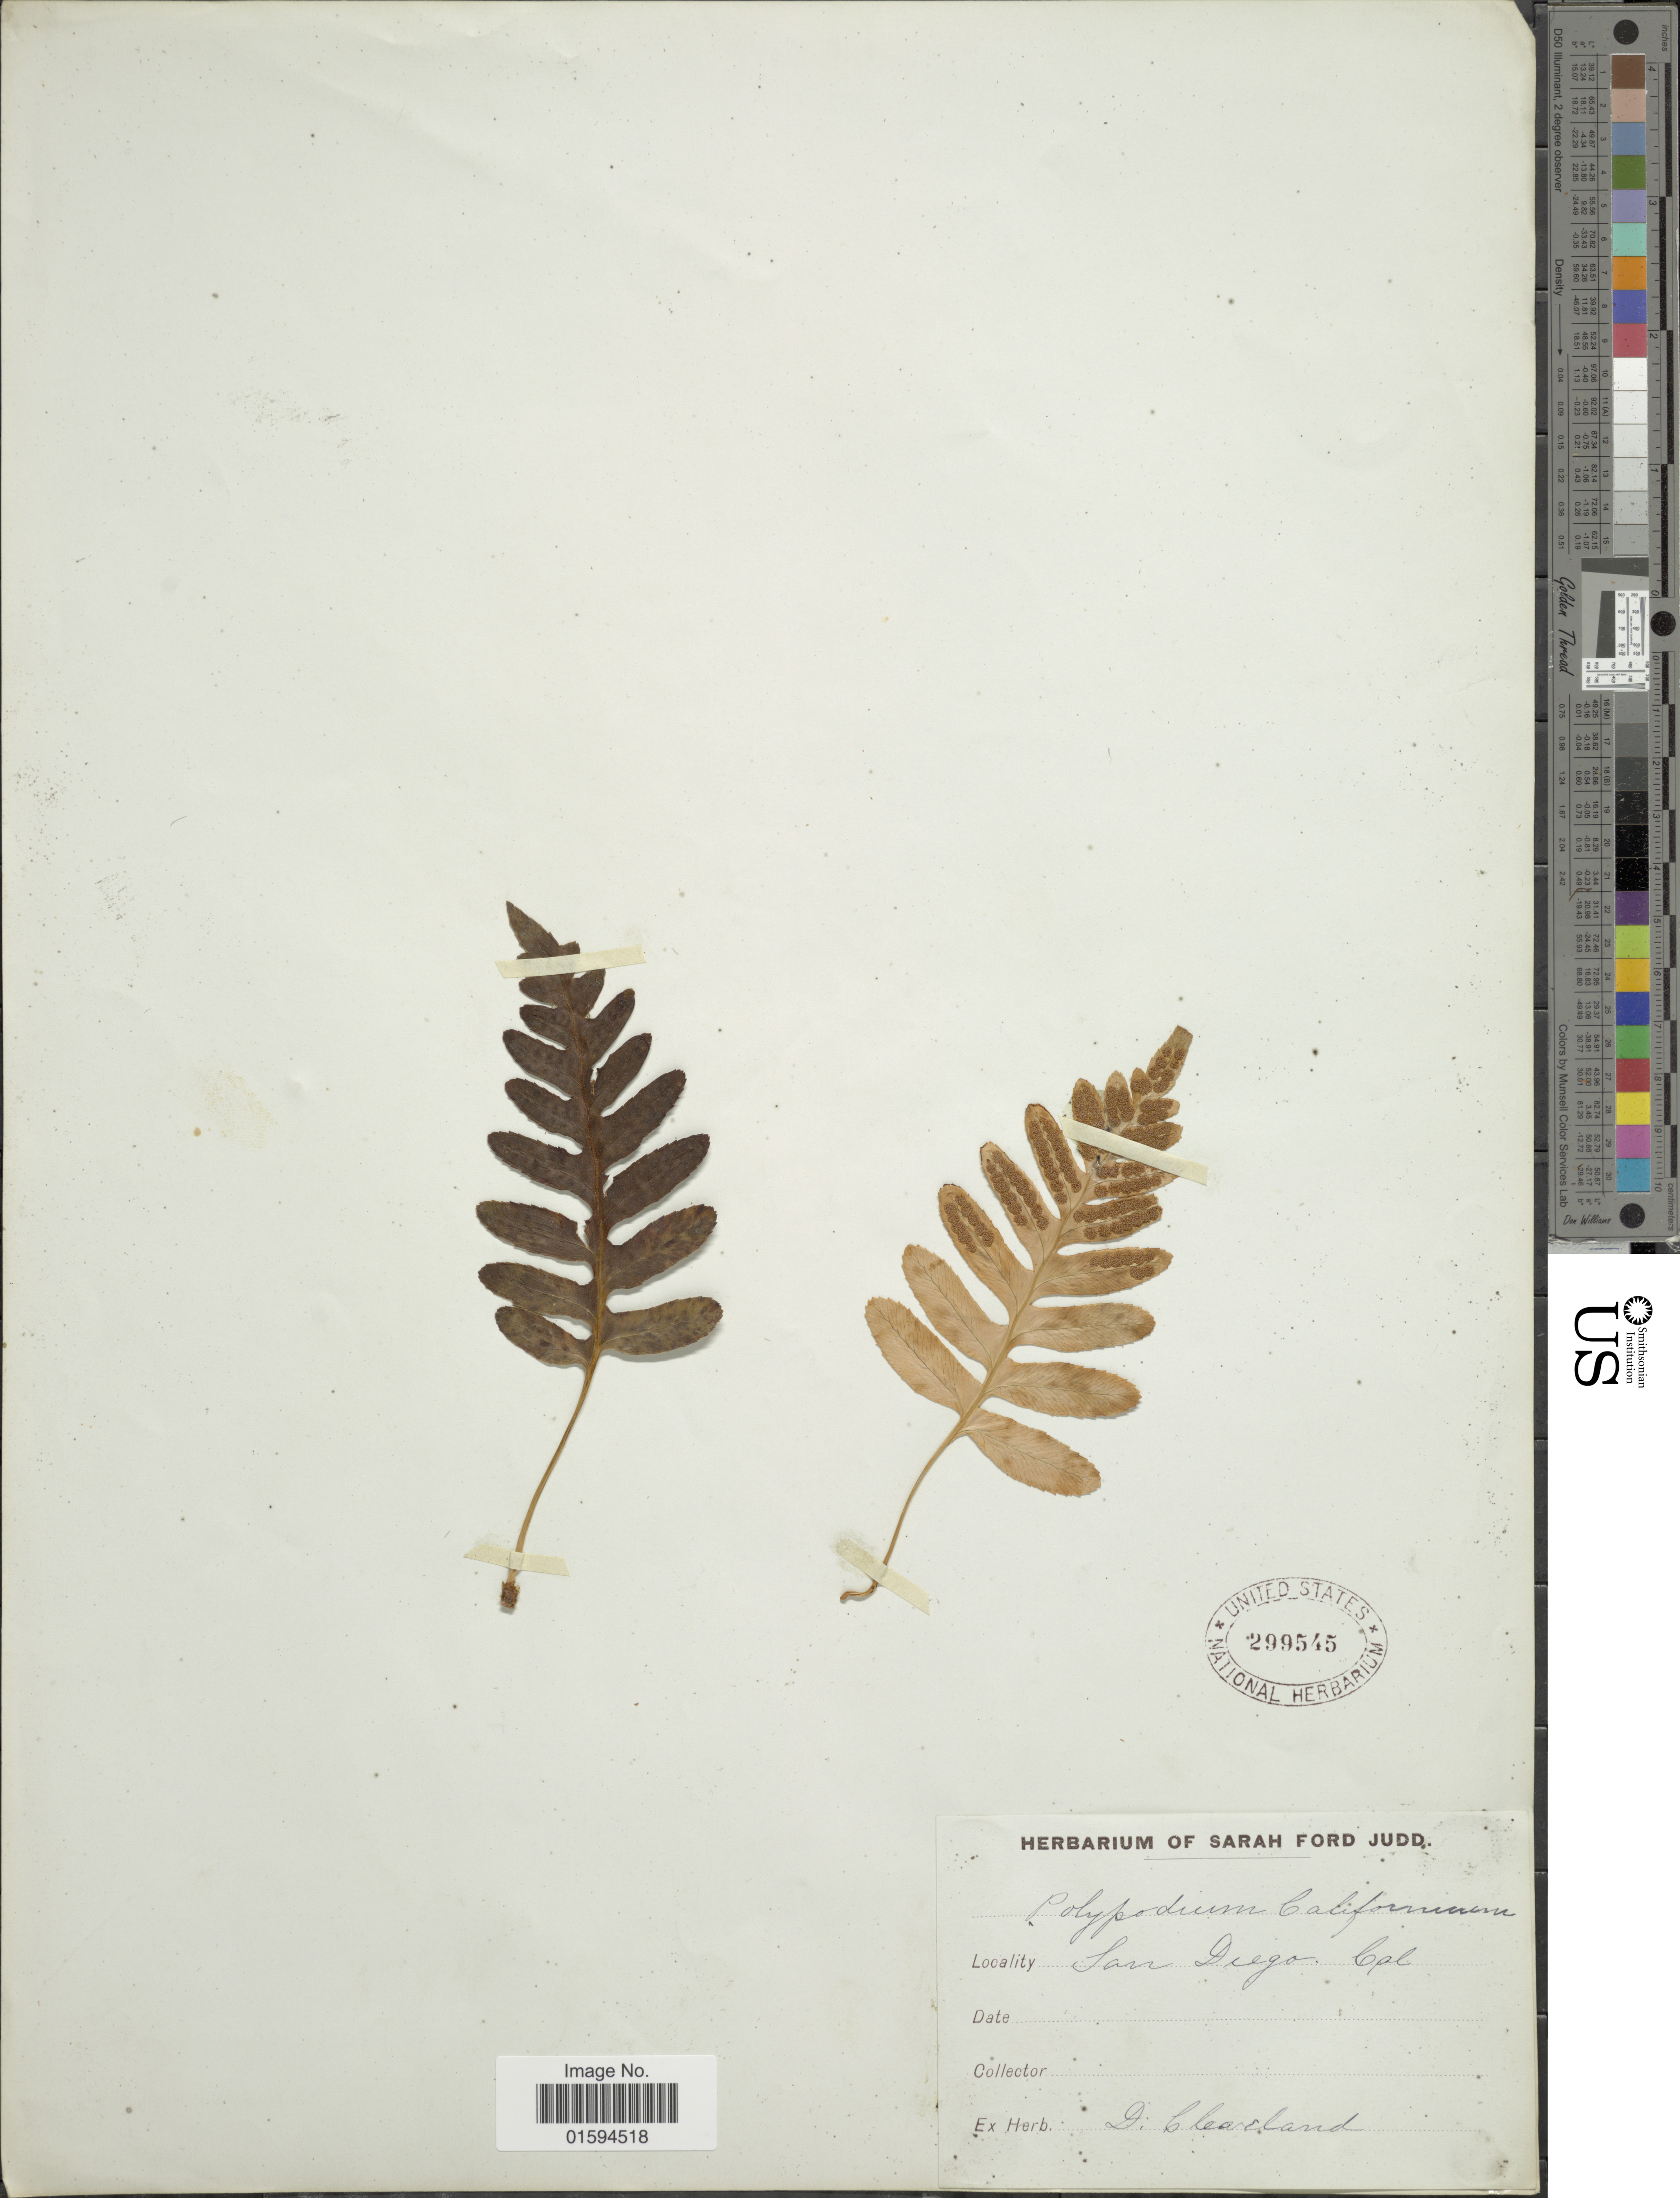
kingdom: Plantae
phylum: Tracheophyta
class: Polypodiopsida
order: Polypodiales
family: Polypodiaceae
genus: Polypodium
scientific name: Polypodium californicum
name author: Kaulf.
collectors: ex herb. D. Cleareland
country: United States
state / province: California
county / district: San Diego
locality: San Diego.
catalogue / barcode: US 299545